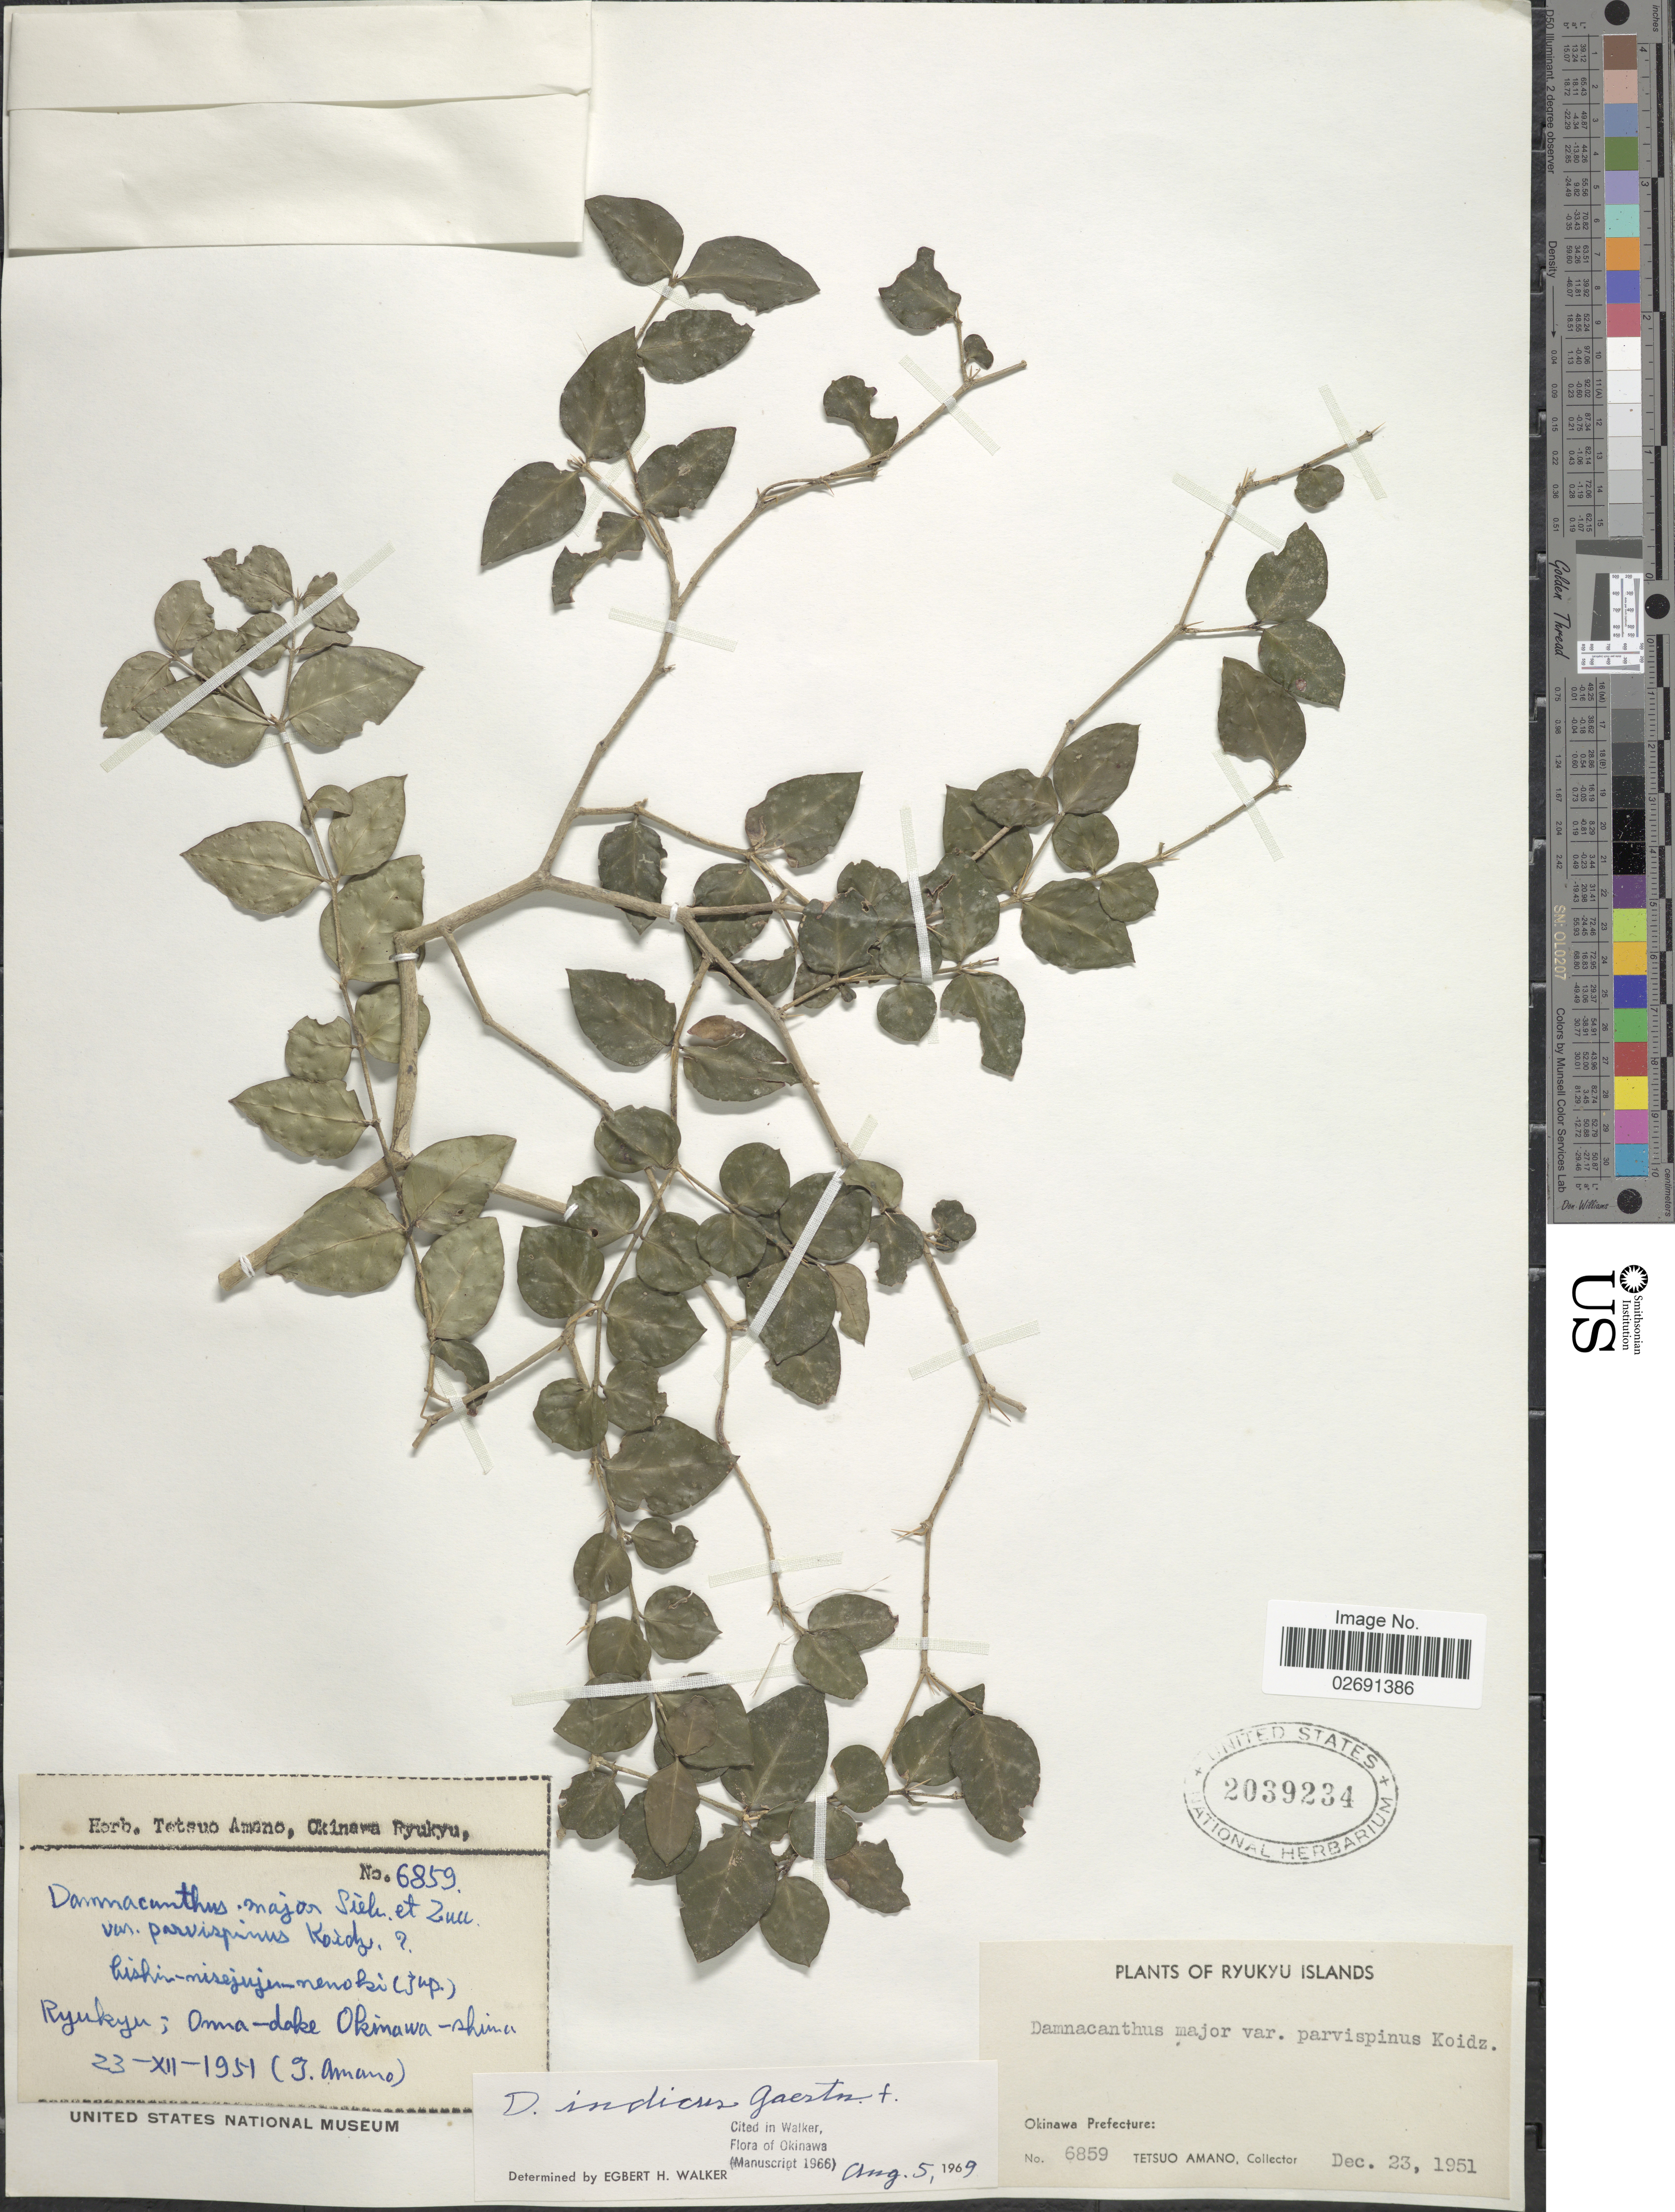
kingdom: Plantae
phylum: Tracheophyta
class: Magnoliopsida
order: Gentianales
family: Rubiaceae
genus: Damnacanthus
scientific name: Damnacanthus indicus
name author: L. f.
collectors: T. Amano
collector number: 6859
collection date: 1951-12-23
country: Japan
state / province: Okinawa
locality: Ryukyu: Oma-dake Okinawa-shima, Okinawa Prefecture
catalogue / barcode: US 2039234